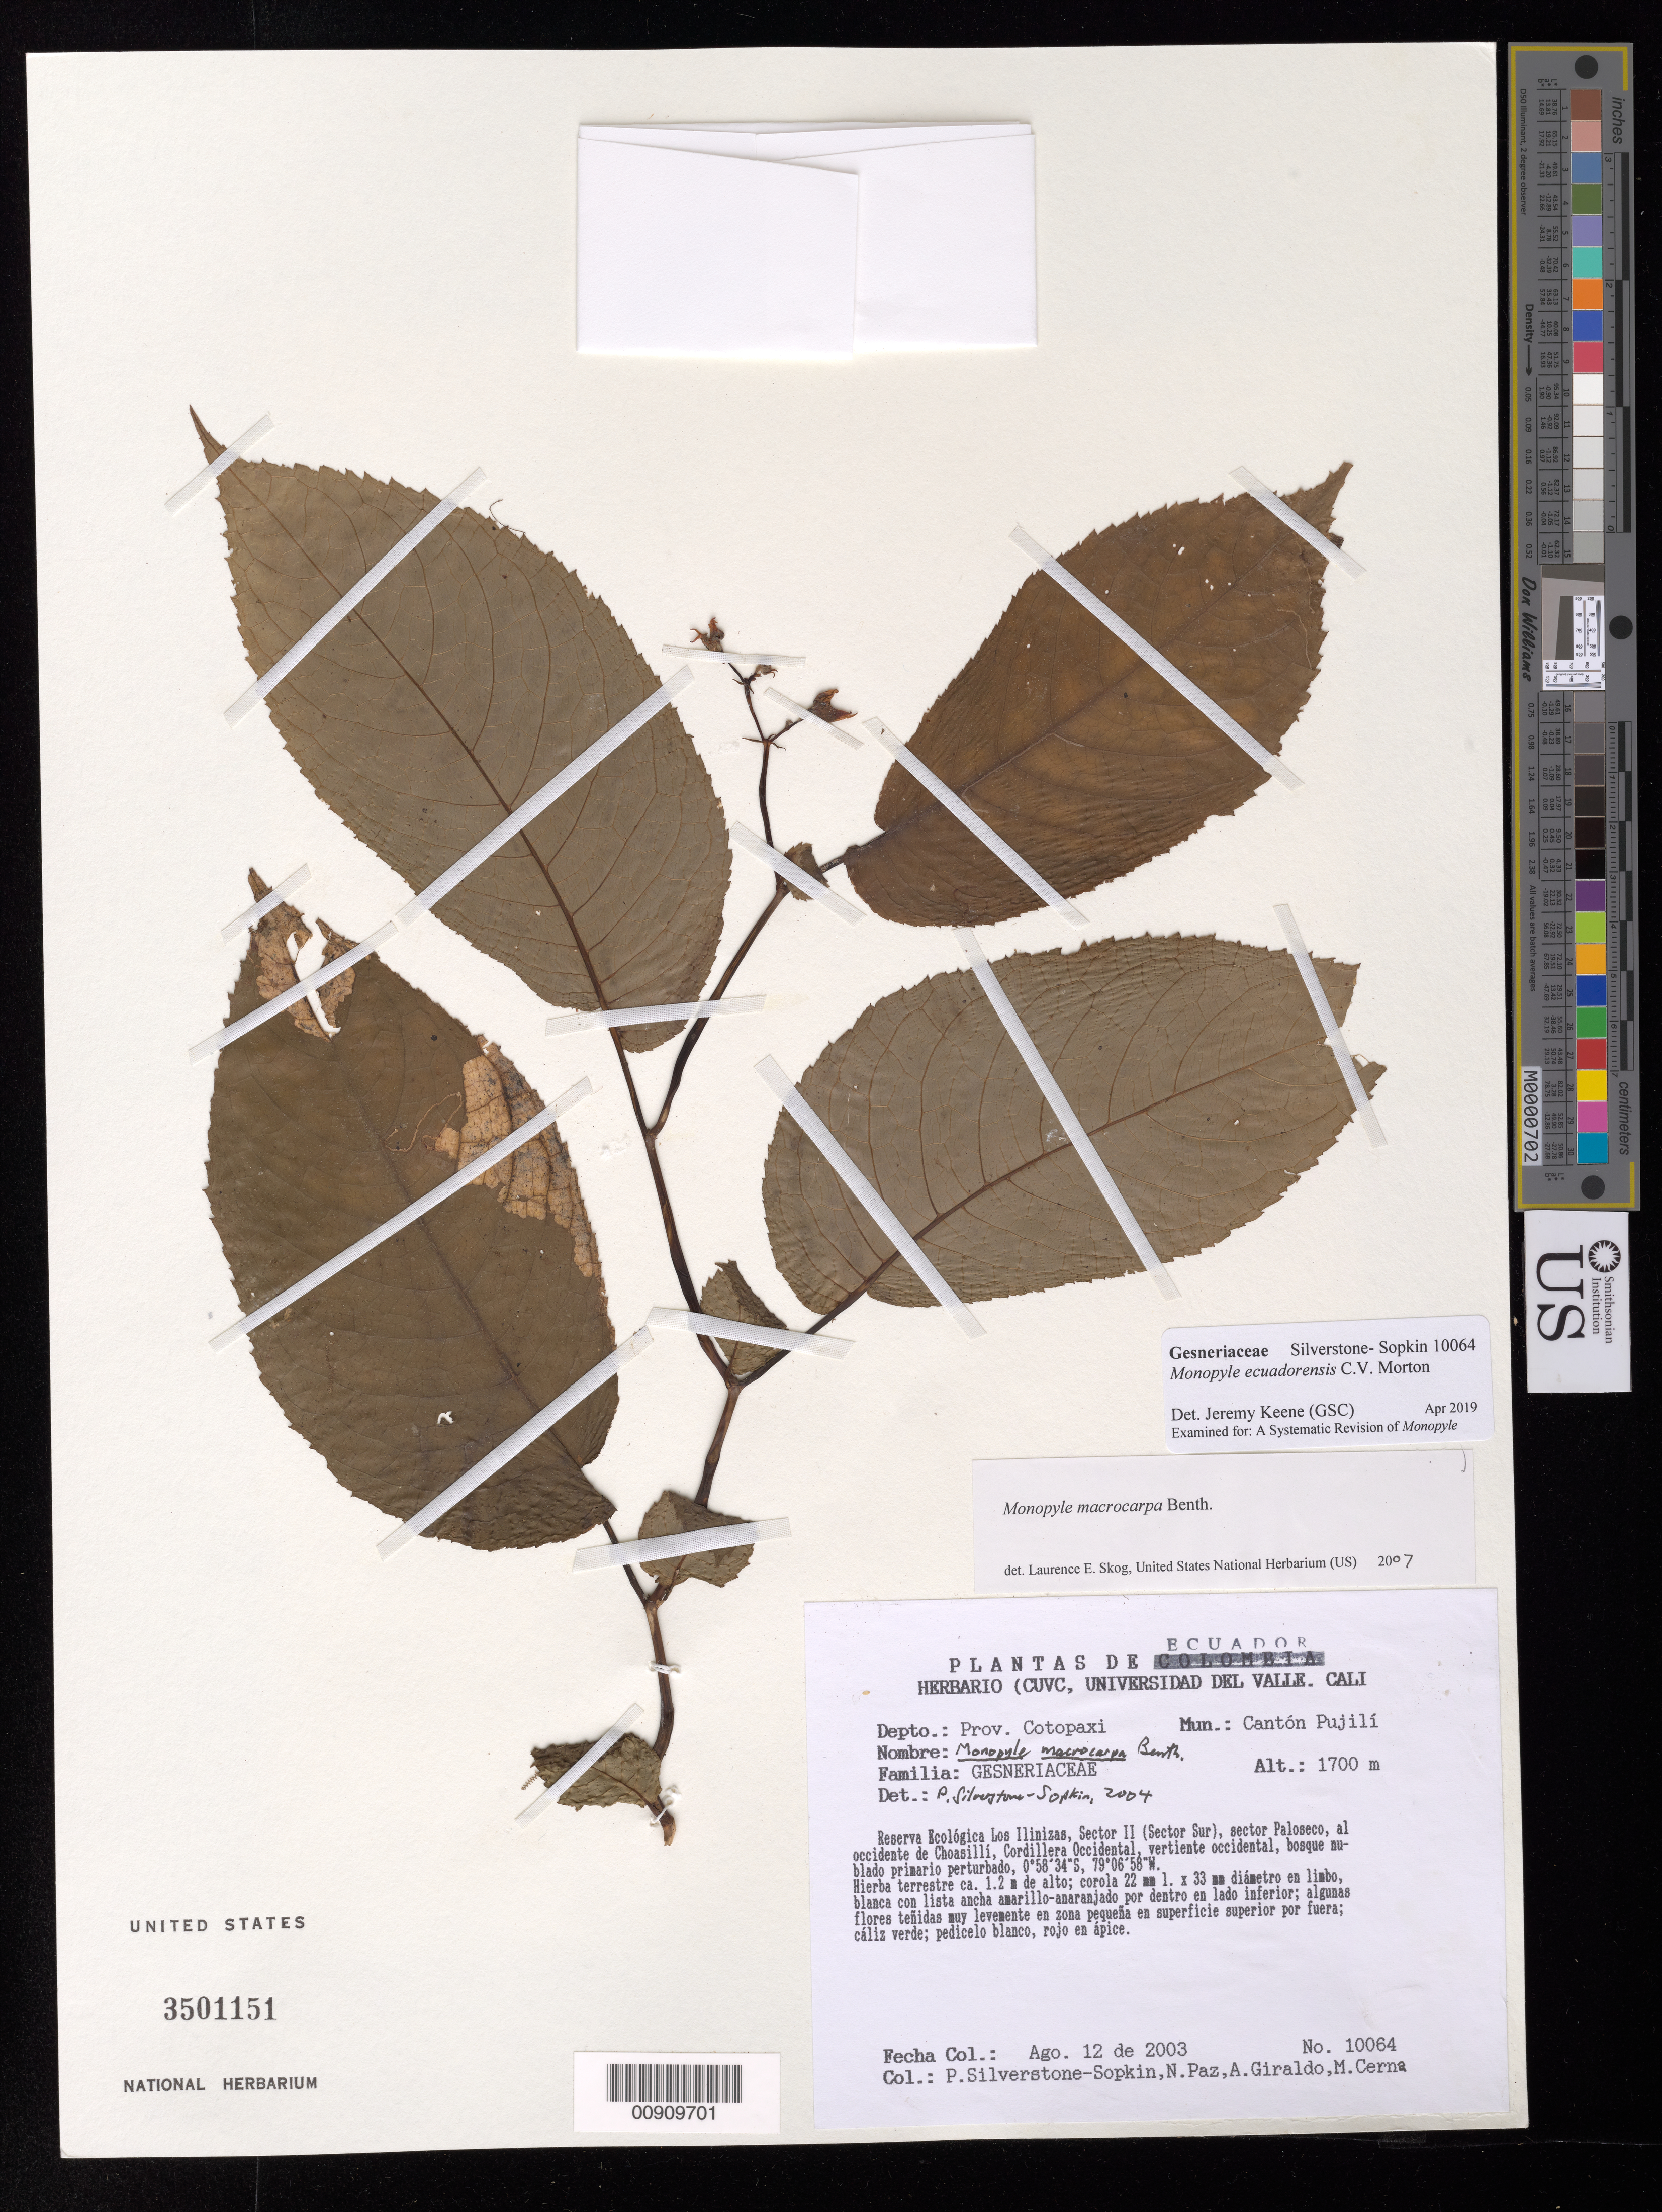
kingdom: Plantae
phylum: Tracheophyta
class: Magnoliopsida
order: Lamiales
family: Gesneriaceae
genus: Monopyle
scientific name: Monopyle glutinosa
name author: J.L. Clark & Keene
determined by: Skog, Laurence E.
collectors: P. A. Silverstone-Sopkin, N. Paz, A. Giraldo & M. Cerna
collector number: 10064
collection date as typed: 12 Aug 2003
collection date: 2003-08-12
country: Ecuador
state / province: Cotopaxi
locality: Cantón Pujilí. Reserva Ecológica Los Ilinizas, Sector II (Sector Sur), sector Paloseco, al occidente de Choasillí, Cordillera Occidental, vertiente occidental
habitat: Vertiente occidental, bosque nublado primario perturbado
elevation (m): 1700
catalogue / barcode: US 3501151